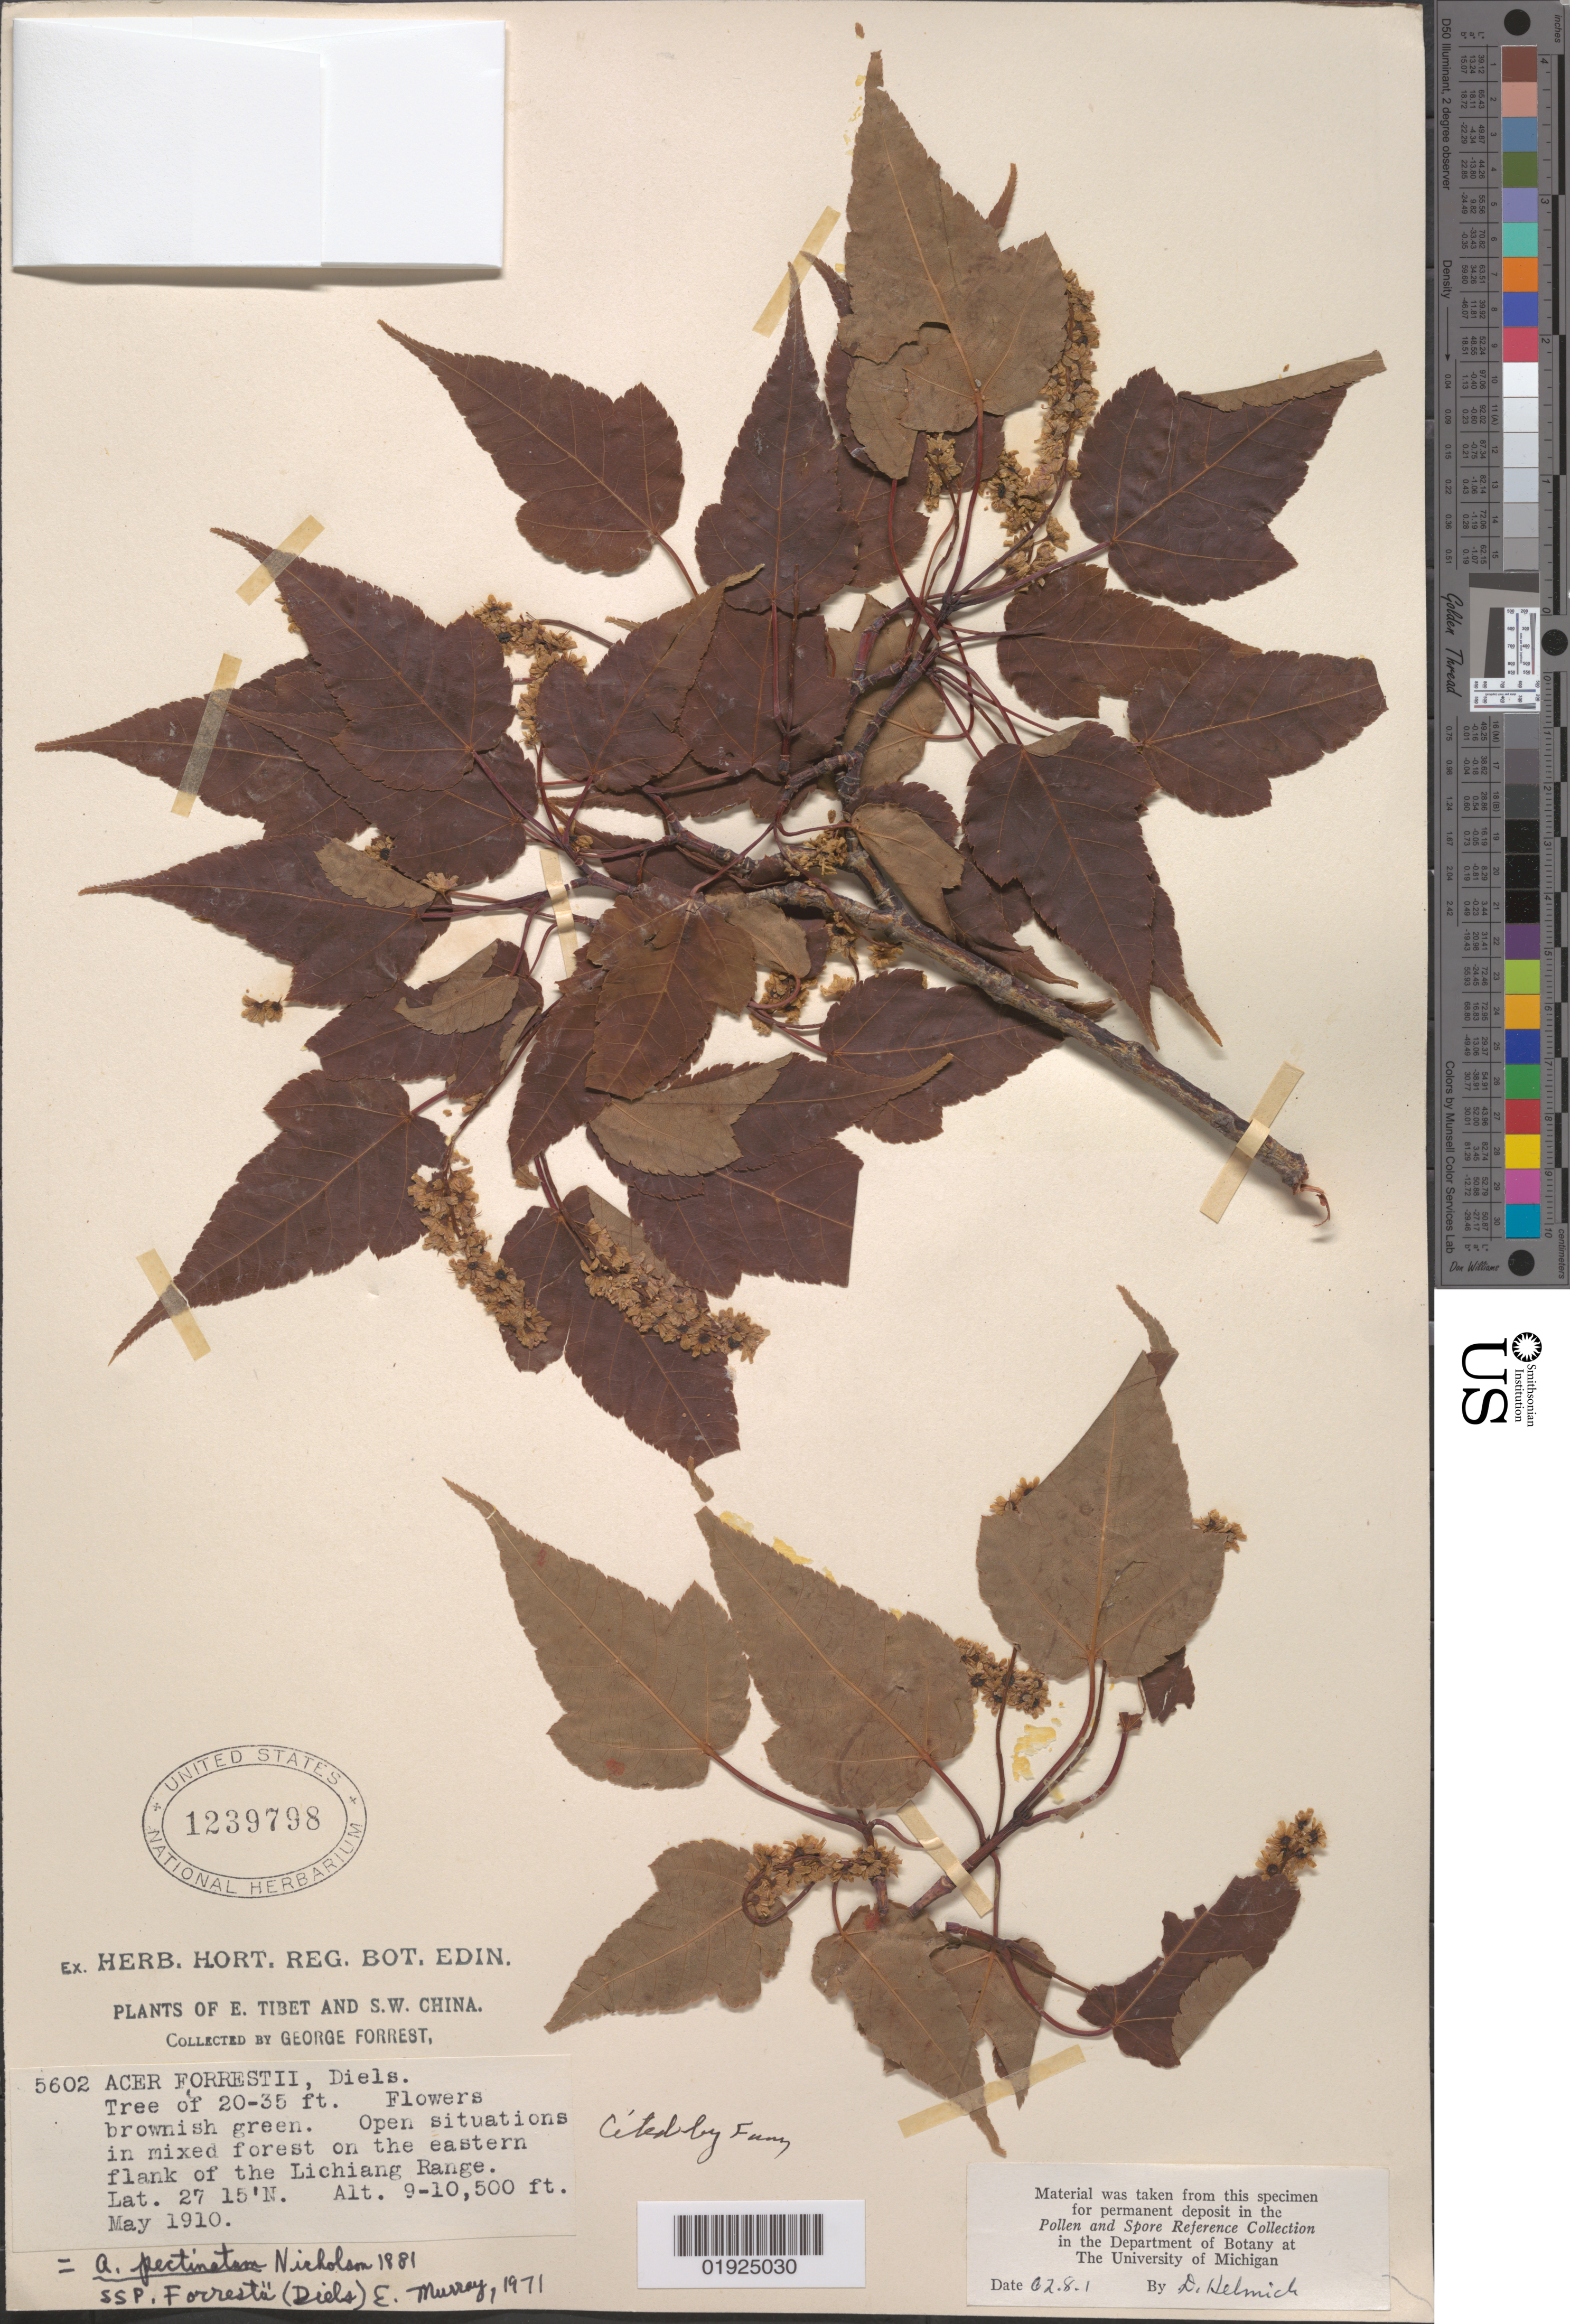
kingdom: Plantae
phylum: Tracheophyta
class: Magnoliopsida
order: Sapindales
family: Sapindaceae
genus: Acer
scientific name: Acer pectinatum subsp. forrestii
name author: (Diels) A.E. Murray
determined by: Murray, Edward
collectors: G. Forrest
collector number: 5602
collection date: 1910-05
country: China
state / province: Yunnan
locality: Lichiang Range [Likiang ?]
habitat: Open situations in mixed forest on the eastern flank of the Lichiang Range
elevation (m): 2743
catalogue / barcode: US 1239798